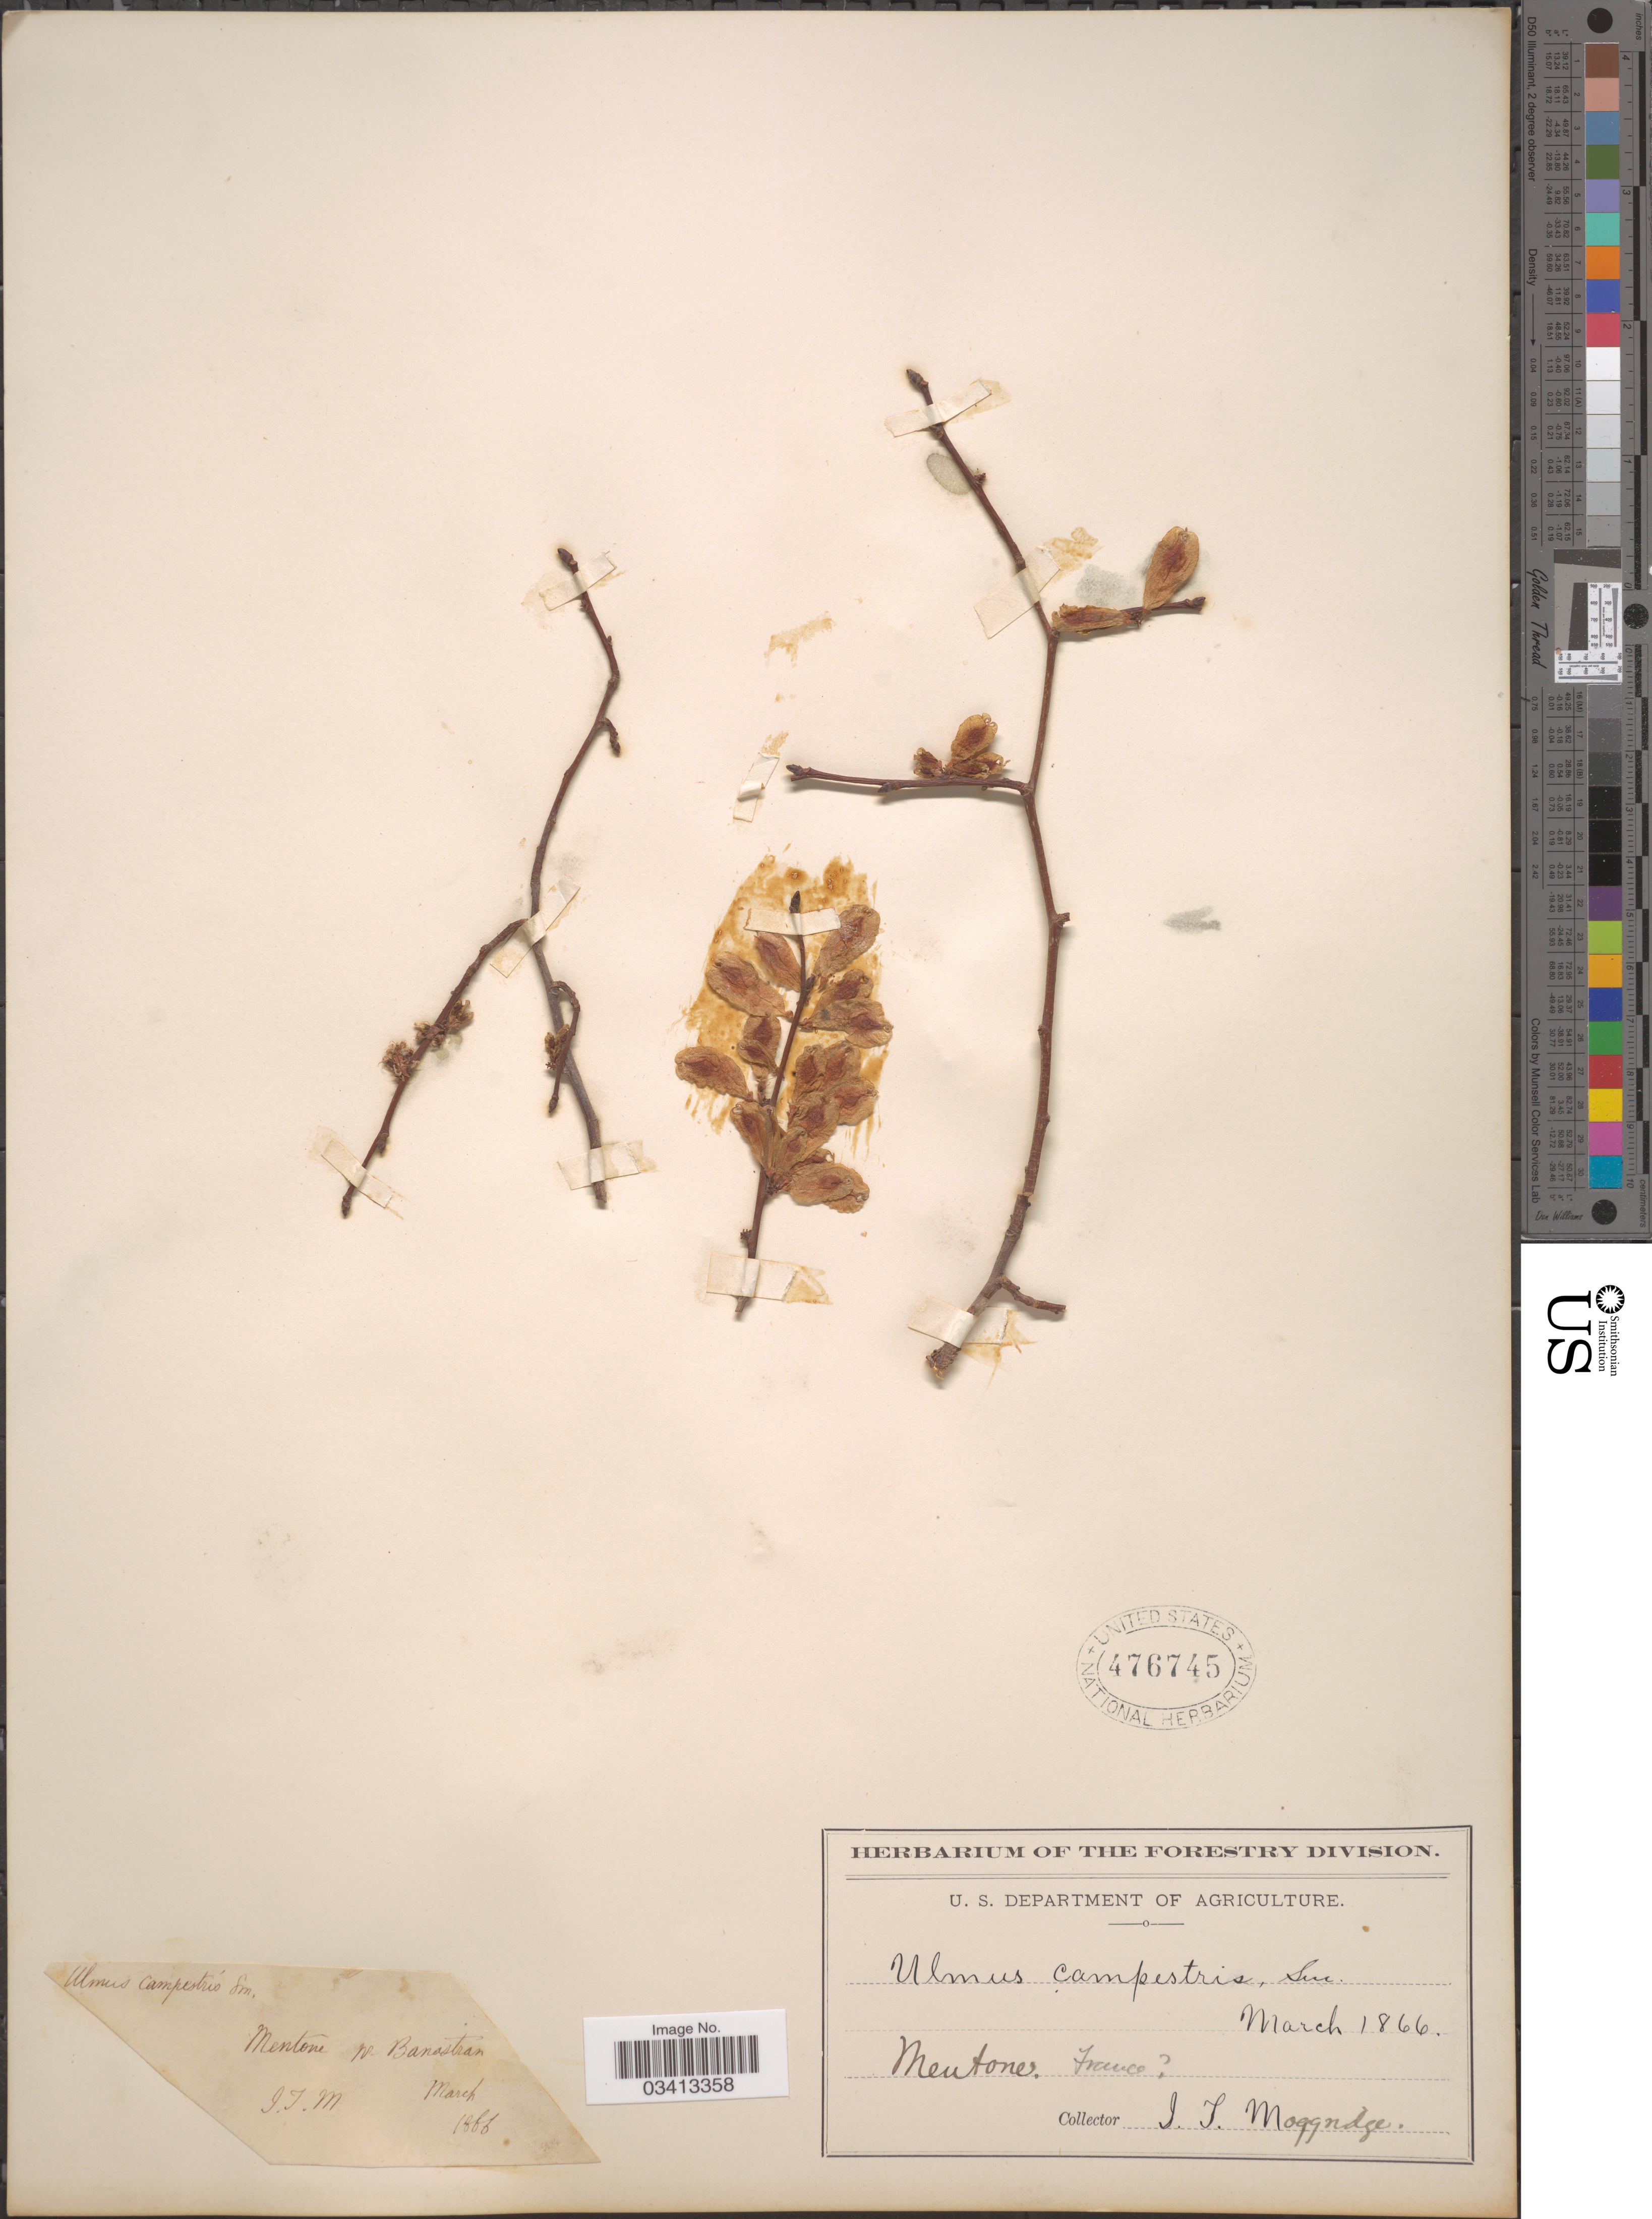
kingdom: Plantae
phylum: Tracheophyta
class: Magnoliopsida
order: Rosales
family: Ulmaceae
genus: Ulmus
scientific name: Ulmus campestris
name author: L.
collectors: I. Moggridge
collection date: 1866-03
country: France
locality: Mentone pr. Banastran. Mentone.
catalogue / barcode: US 476745